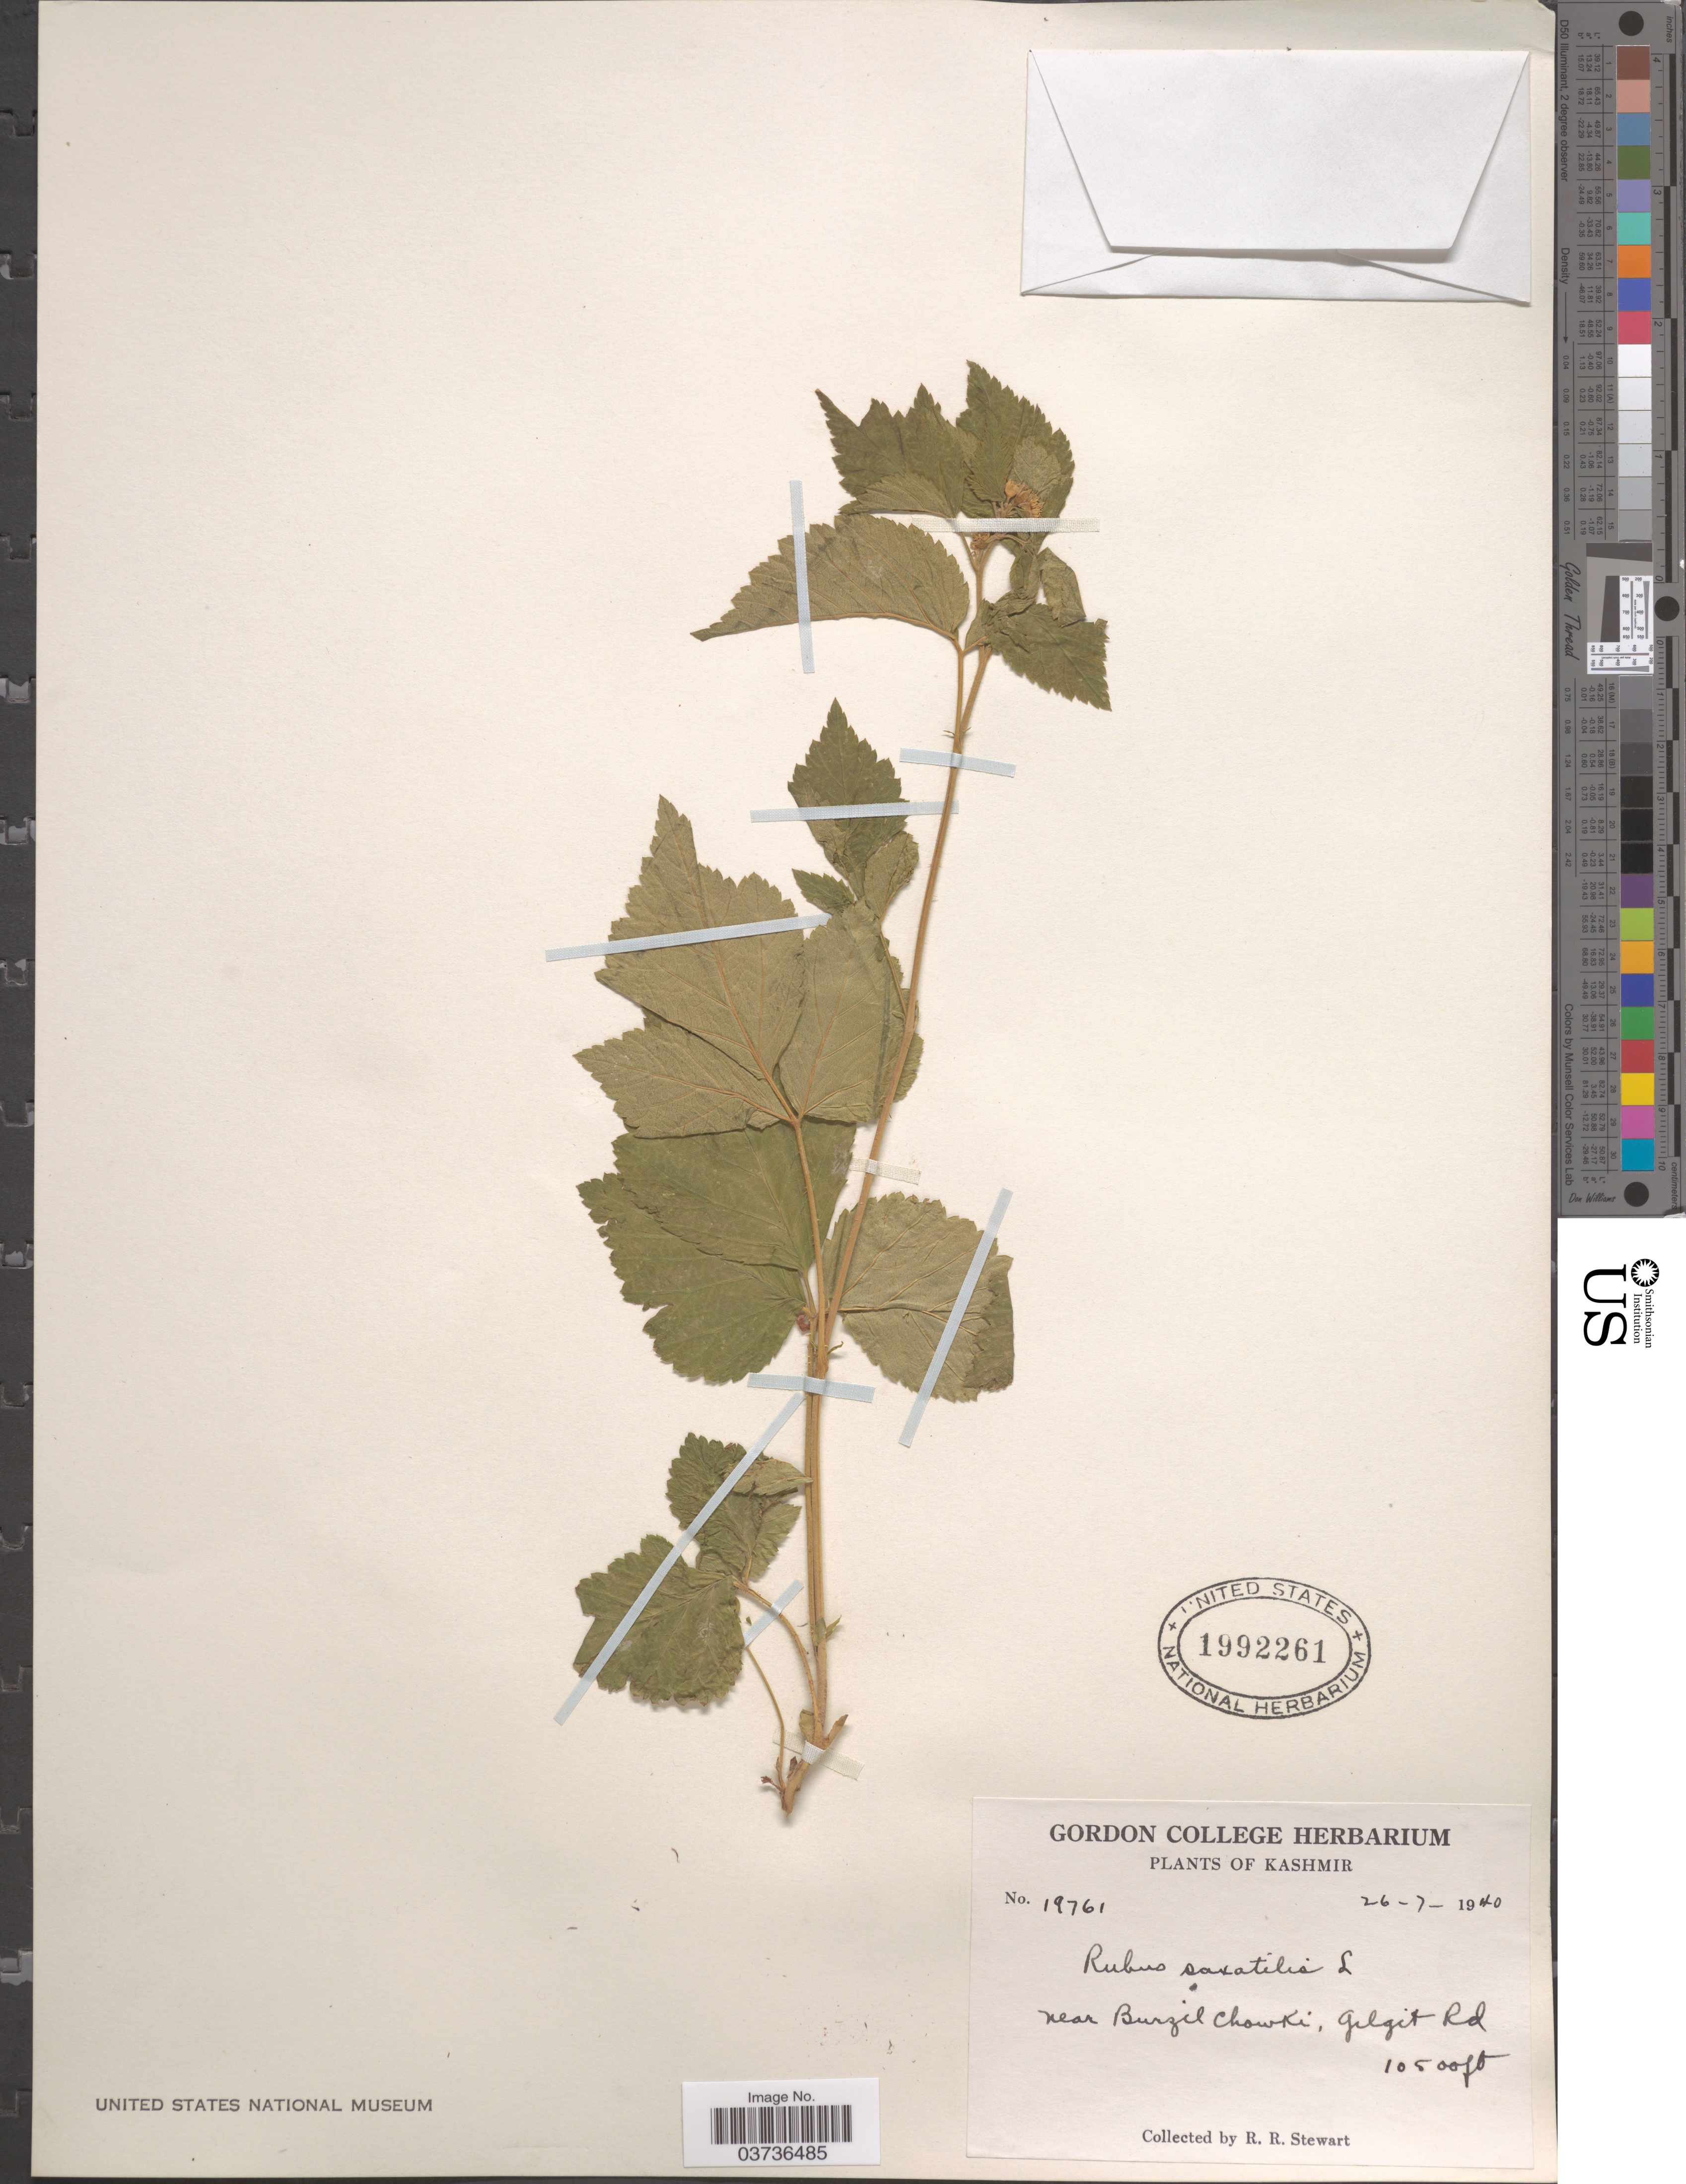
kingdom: Plantae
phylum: Tracheophyta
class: Magnoliopsida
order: Rosales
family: Rosaceae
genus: Rubus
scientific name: Rubus saxatilis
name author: L.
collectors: R. Stewart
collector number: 19761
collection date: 1940-07-26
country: Pakistan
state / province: Gilgit-Baltistan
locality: Kashmir. Near Burzil Chowki, Gilgit Rd.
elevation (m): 3200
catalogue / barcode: US 1992261